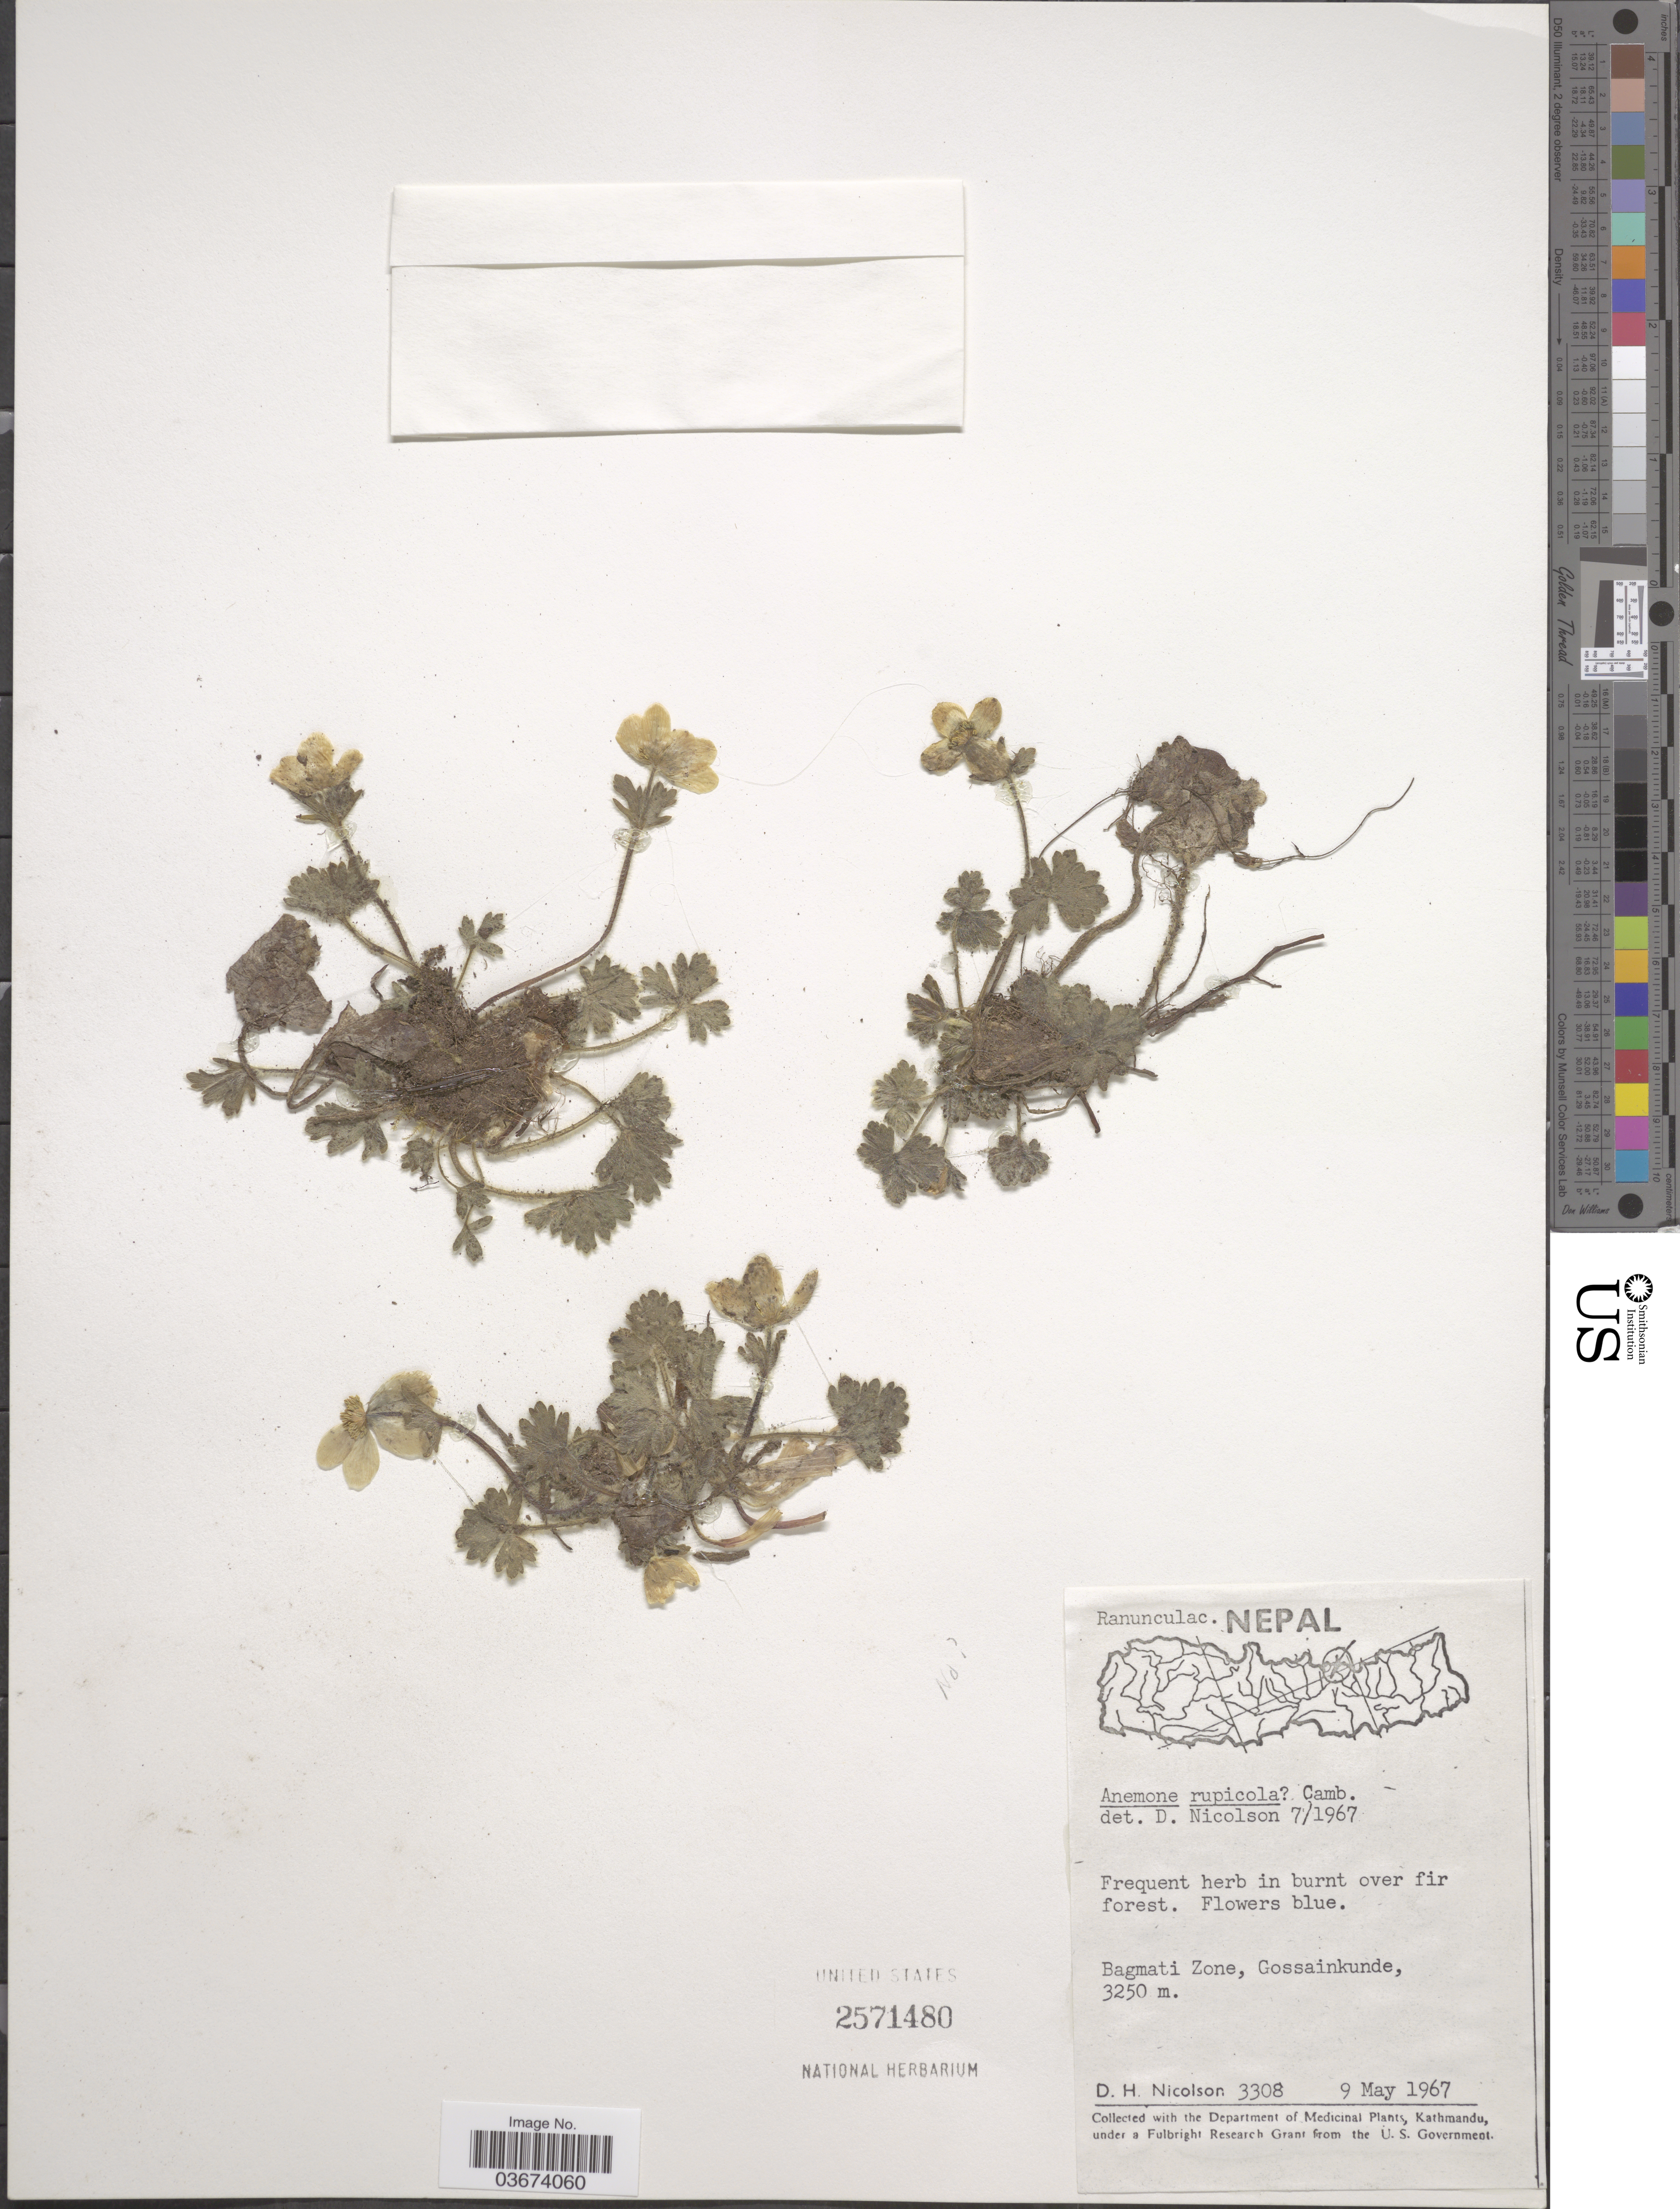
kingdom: Plantae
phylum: Tracheophyta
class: Magnoliopsida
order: Ranunculales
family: Ranunculaceae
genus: Anemone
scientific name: Anemone sp.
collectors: D. H. Nicolson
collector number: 3308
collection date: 1967-05-09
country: Nepal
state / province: Bagmati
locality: Bagmati Zone, Gossainkunde.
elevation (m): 3250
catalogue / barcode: US 2571480